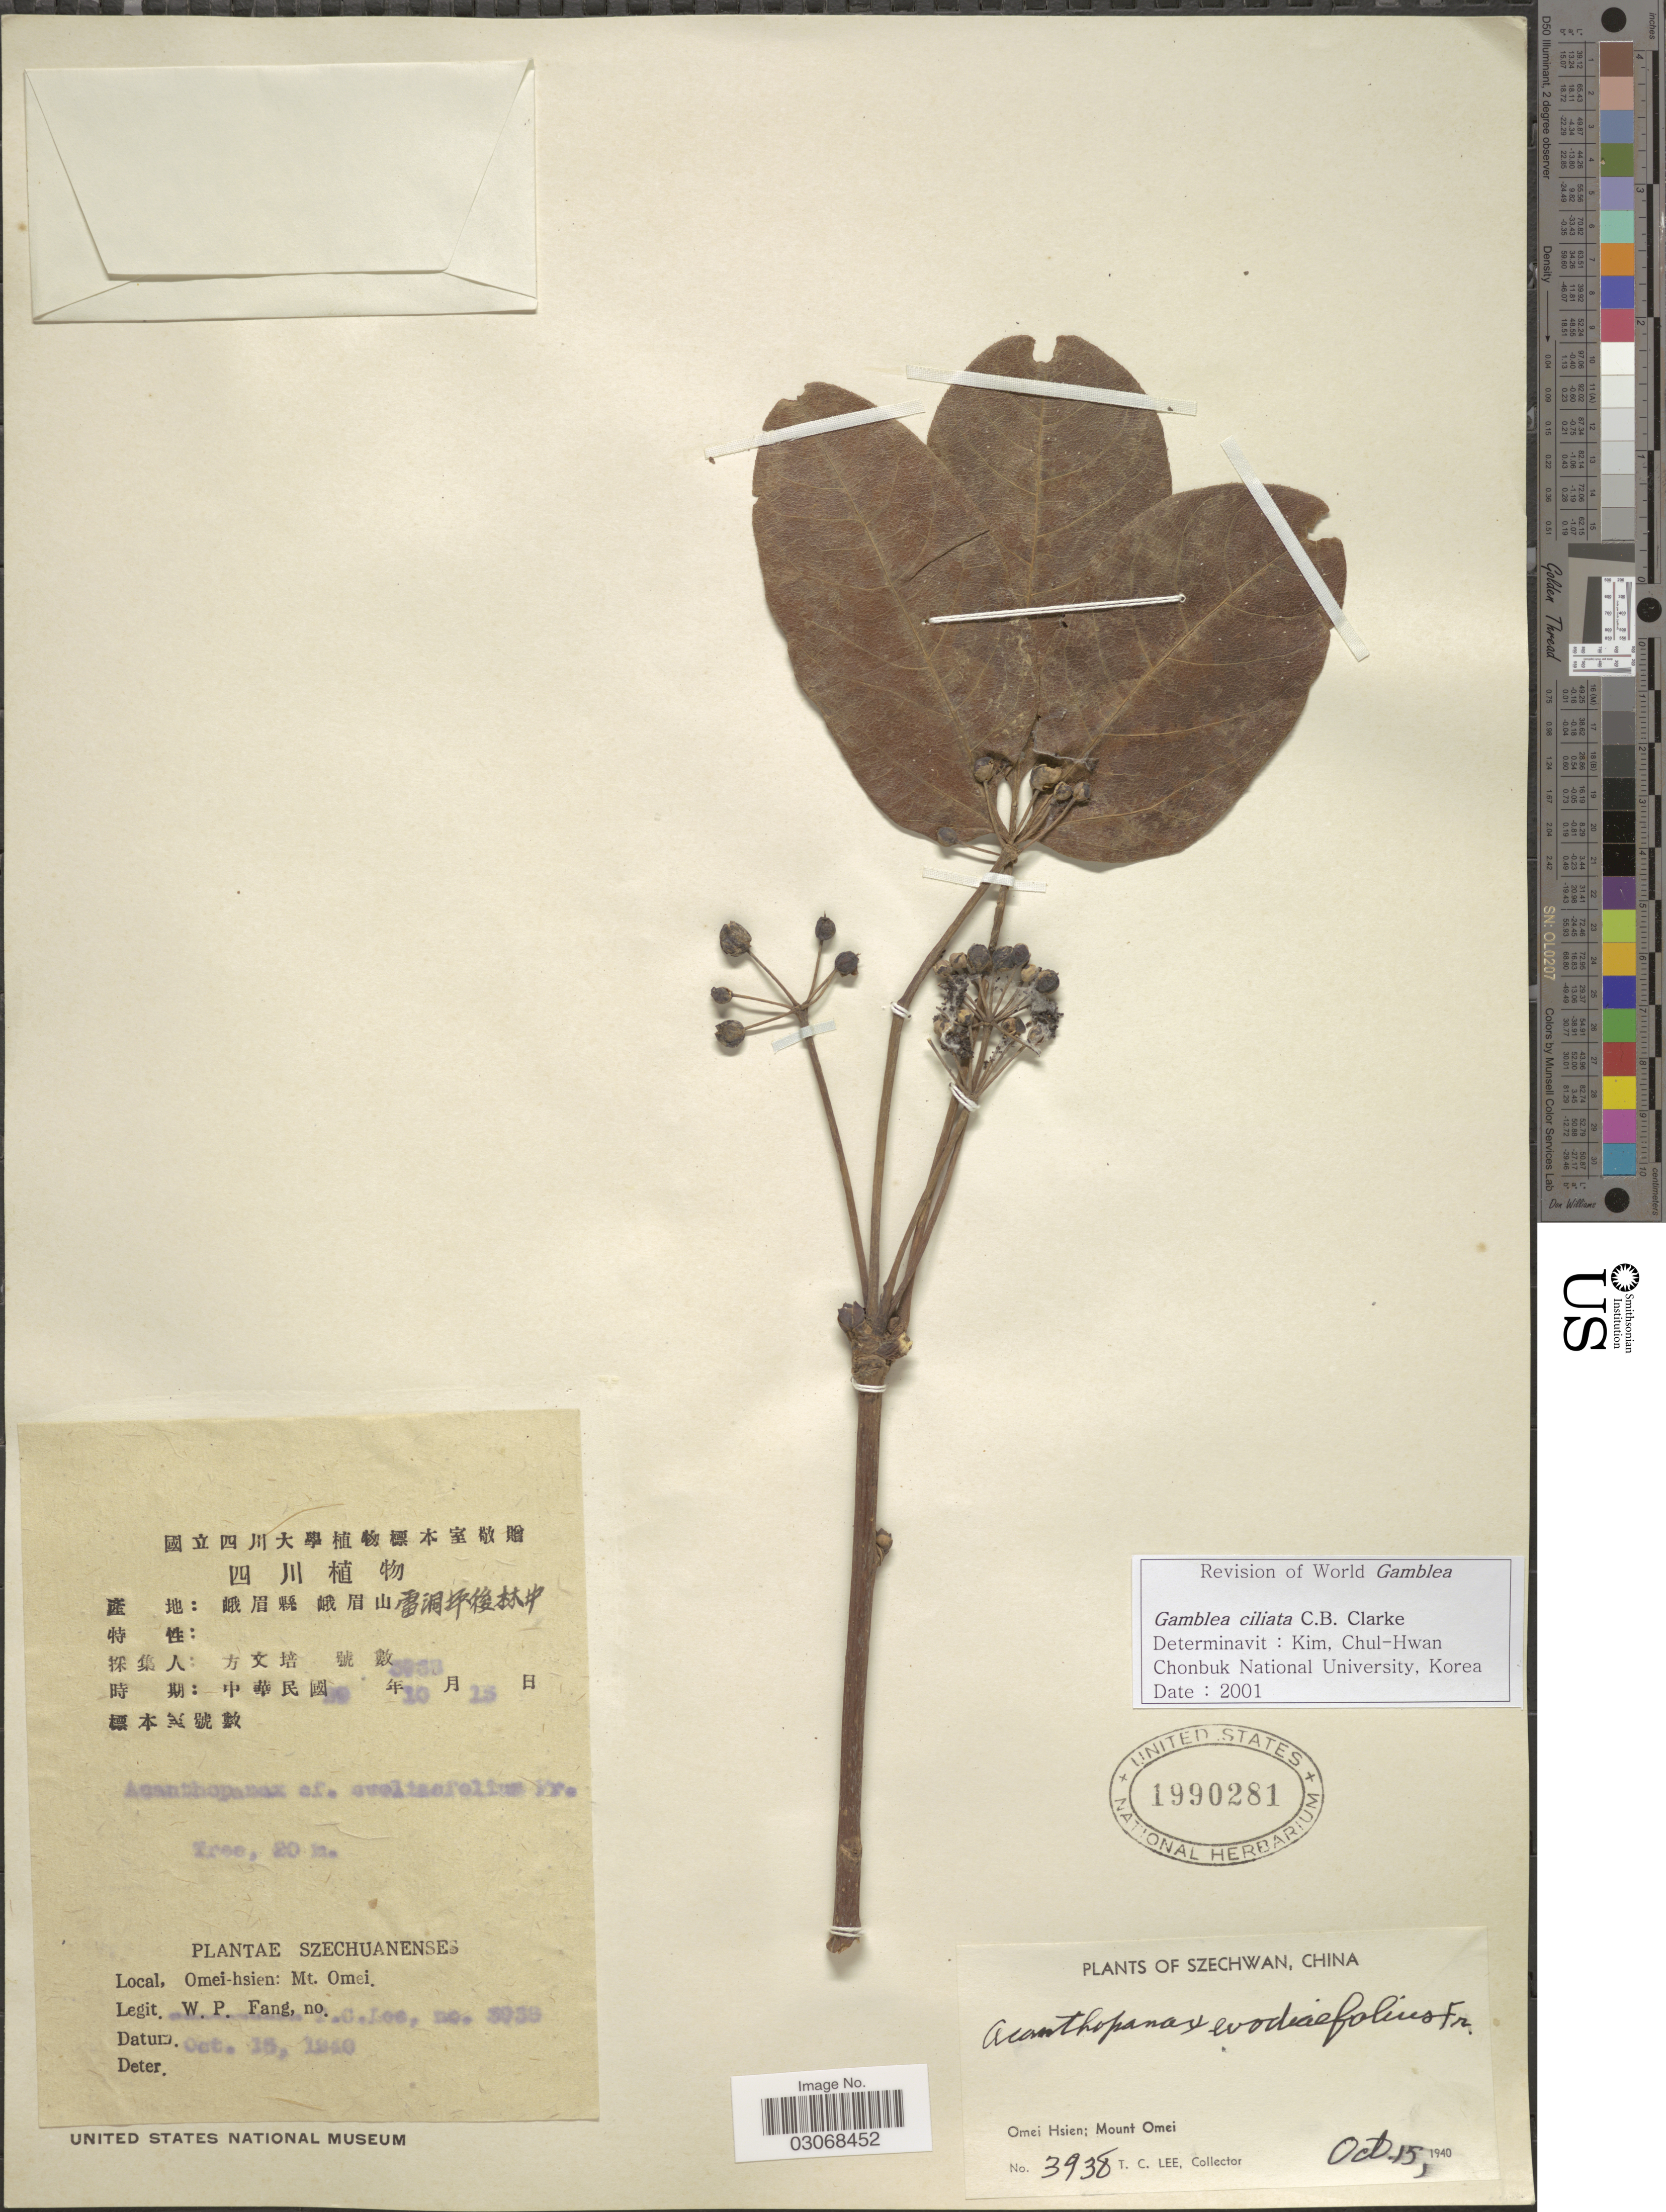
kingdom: Plantae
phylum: Tracheophyta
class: Magnoliopsida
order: Apiales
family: Araliaceae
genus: Gamblea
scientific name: Gamblea ciliata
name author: C.B. Clarke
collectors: W. P. Fang & T. Lee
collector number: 3938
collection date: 1940-10-15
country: China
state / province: Sichuan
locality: Szechwan, Omei Hsien: Mount Omei.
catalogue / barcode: US 1990281